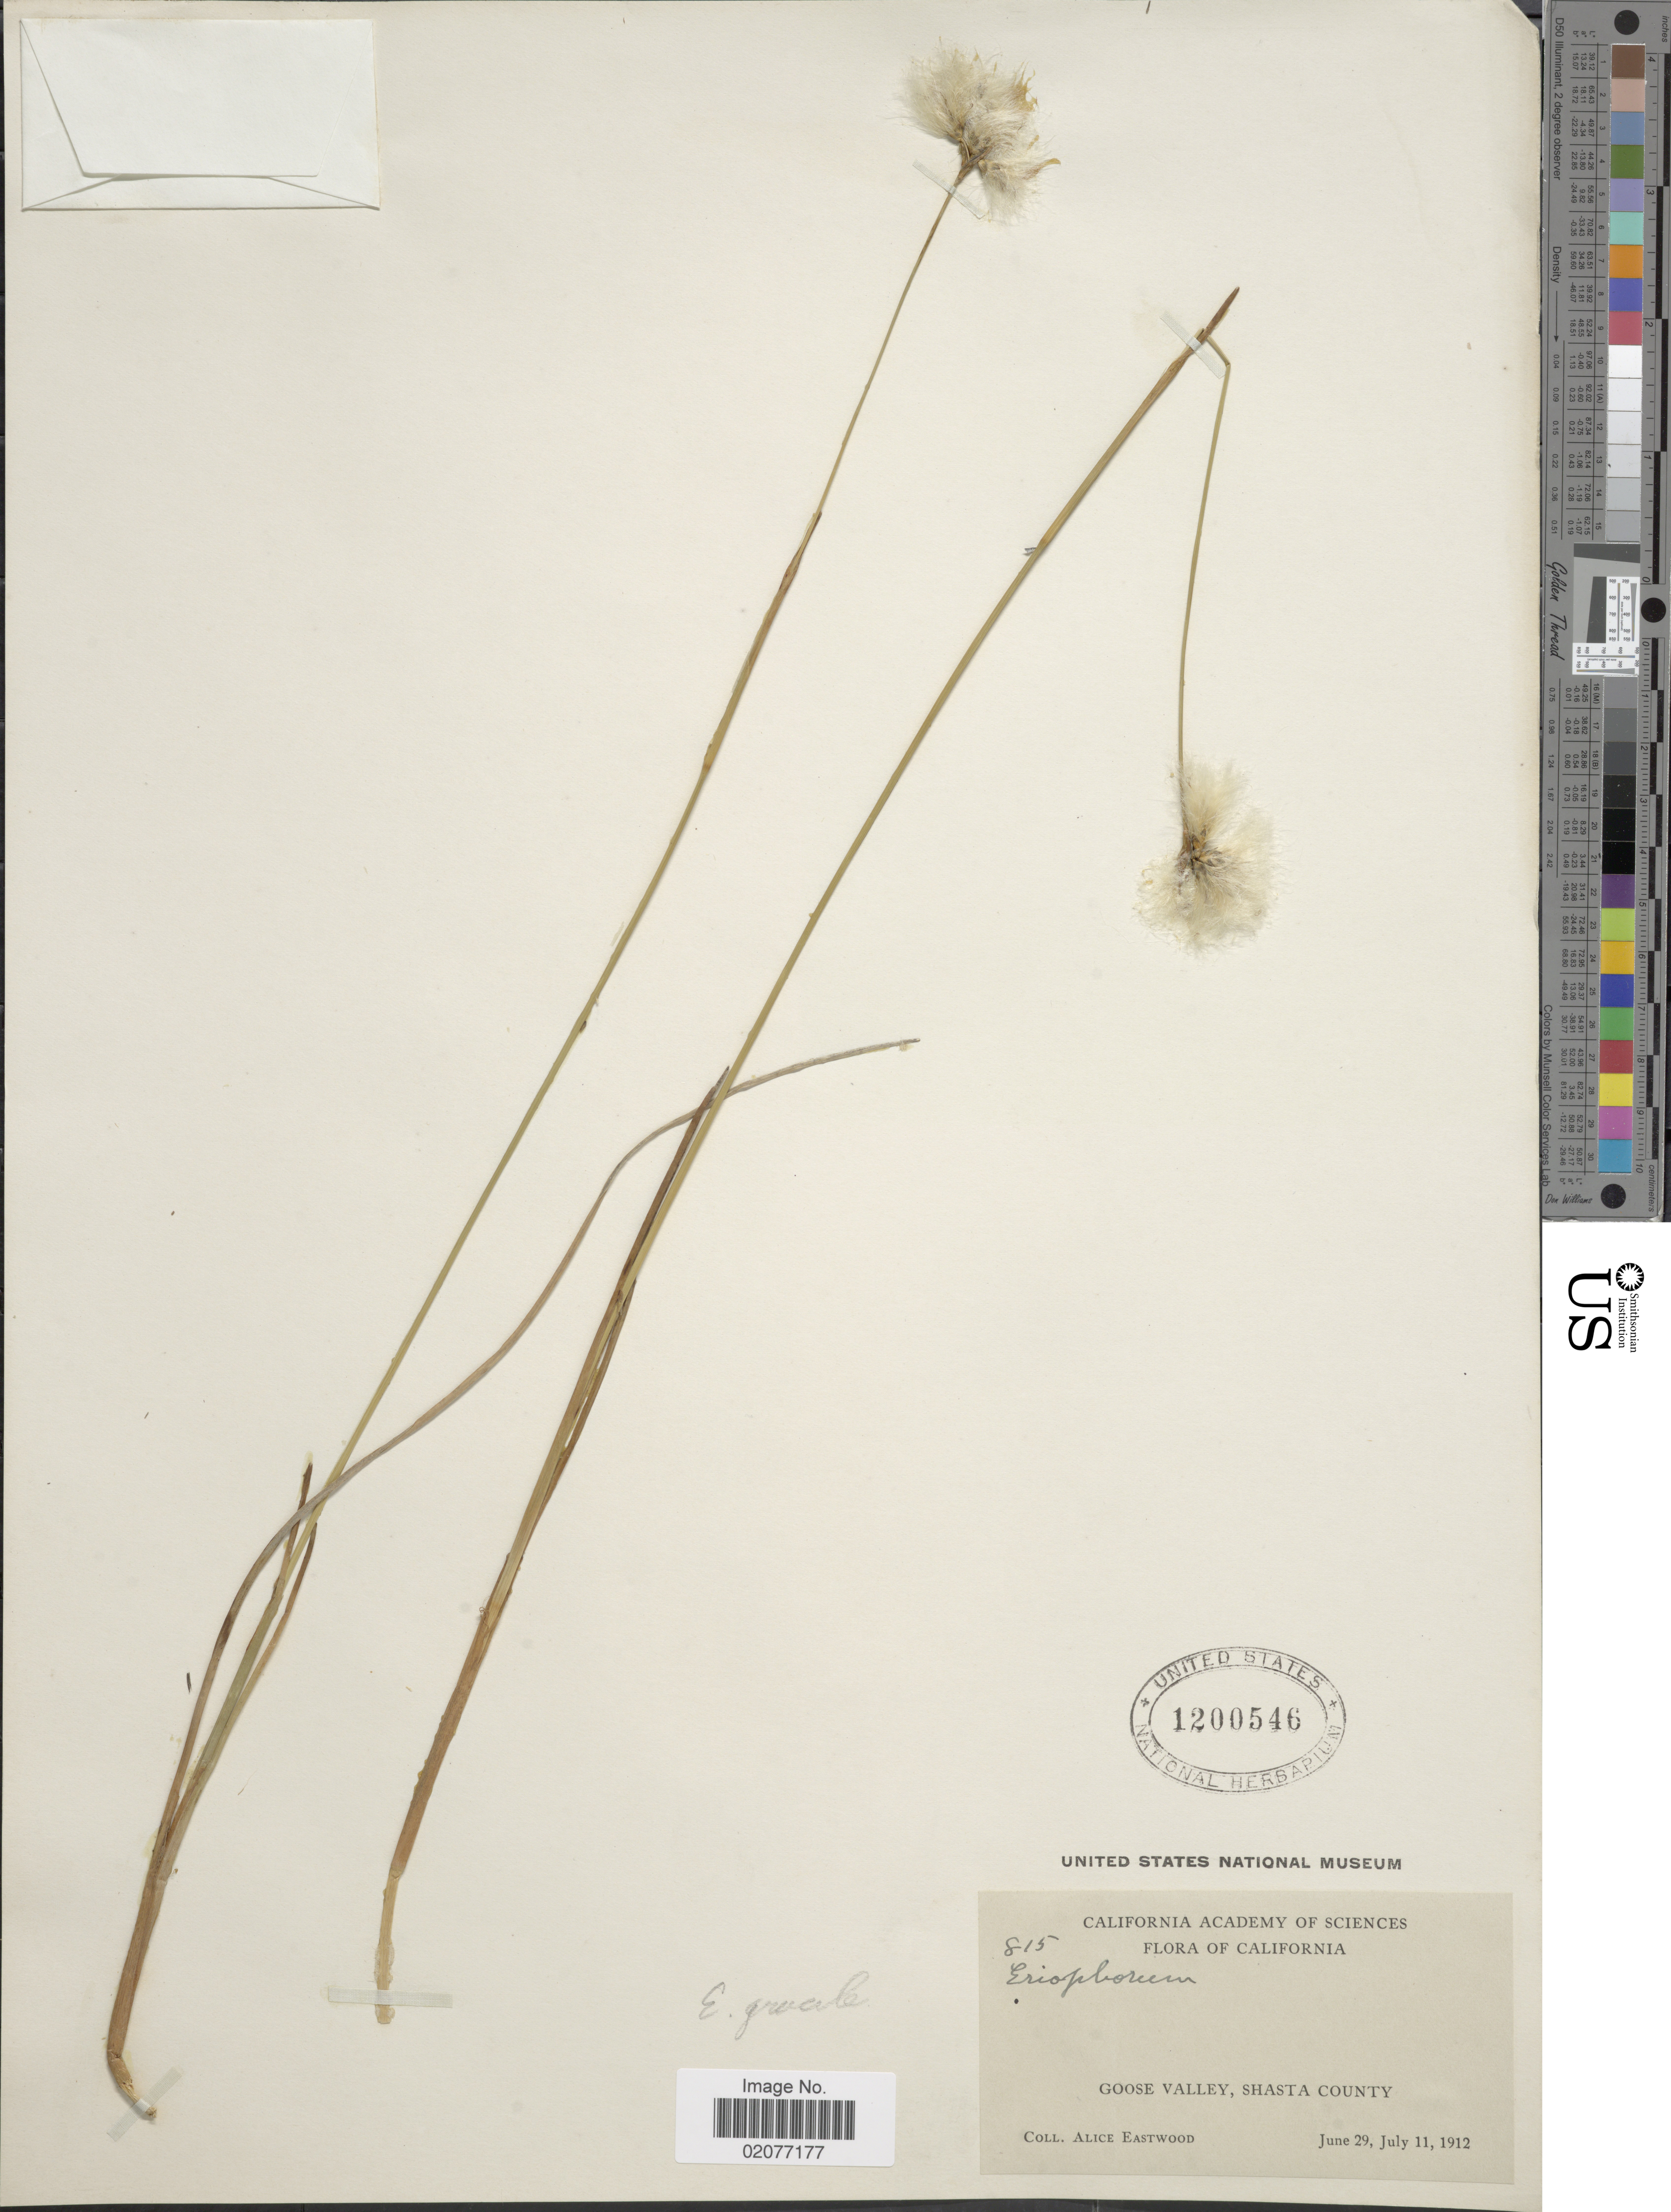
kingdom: Plantae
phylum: Tracheophyta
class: Liliopsida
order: Poales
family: Cyperaceae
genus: Eriophorum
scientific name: Eriophorum gracile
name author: W.D.J. Koch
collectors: A. Eastwood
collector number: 815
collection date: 1912-06-29/1912-07-11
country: United States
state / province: California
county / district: Shasta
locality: California. Goose valle, Shasta County.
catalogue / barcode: US 1200546